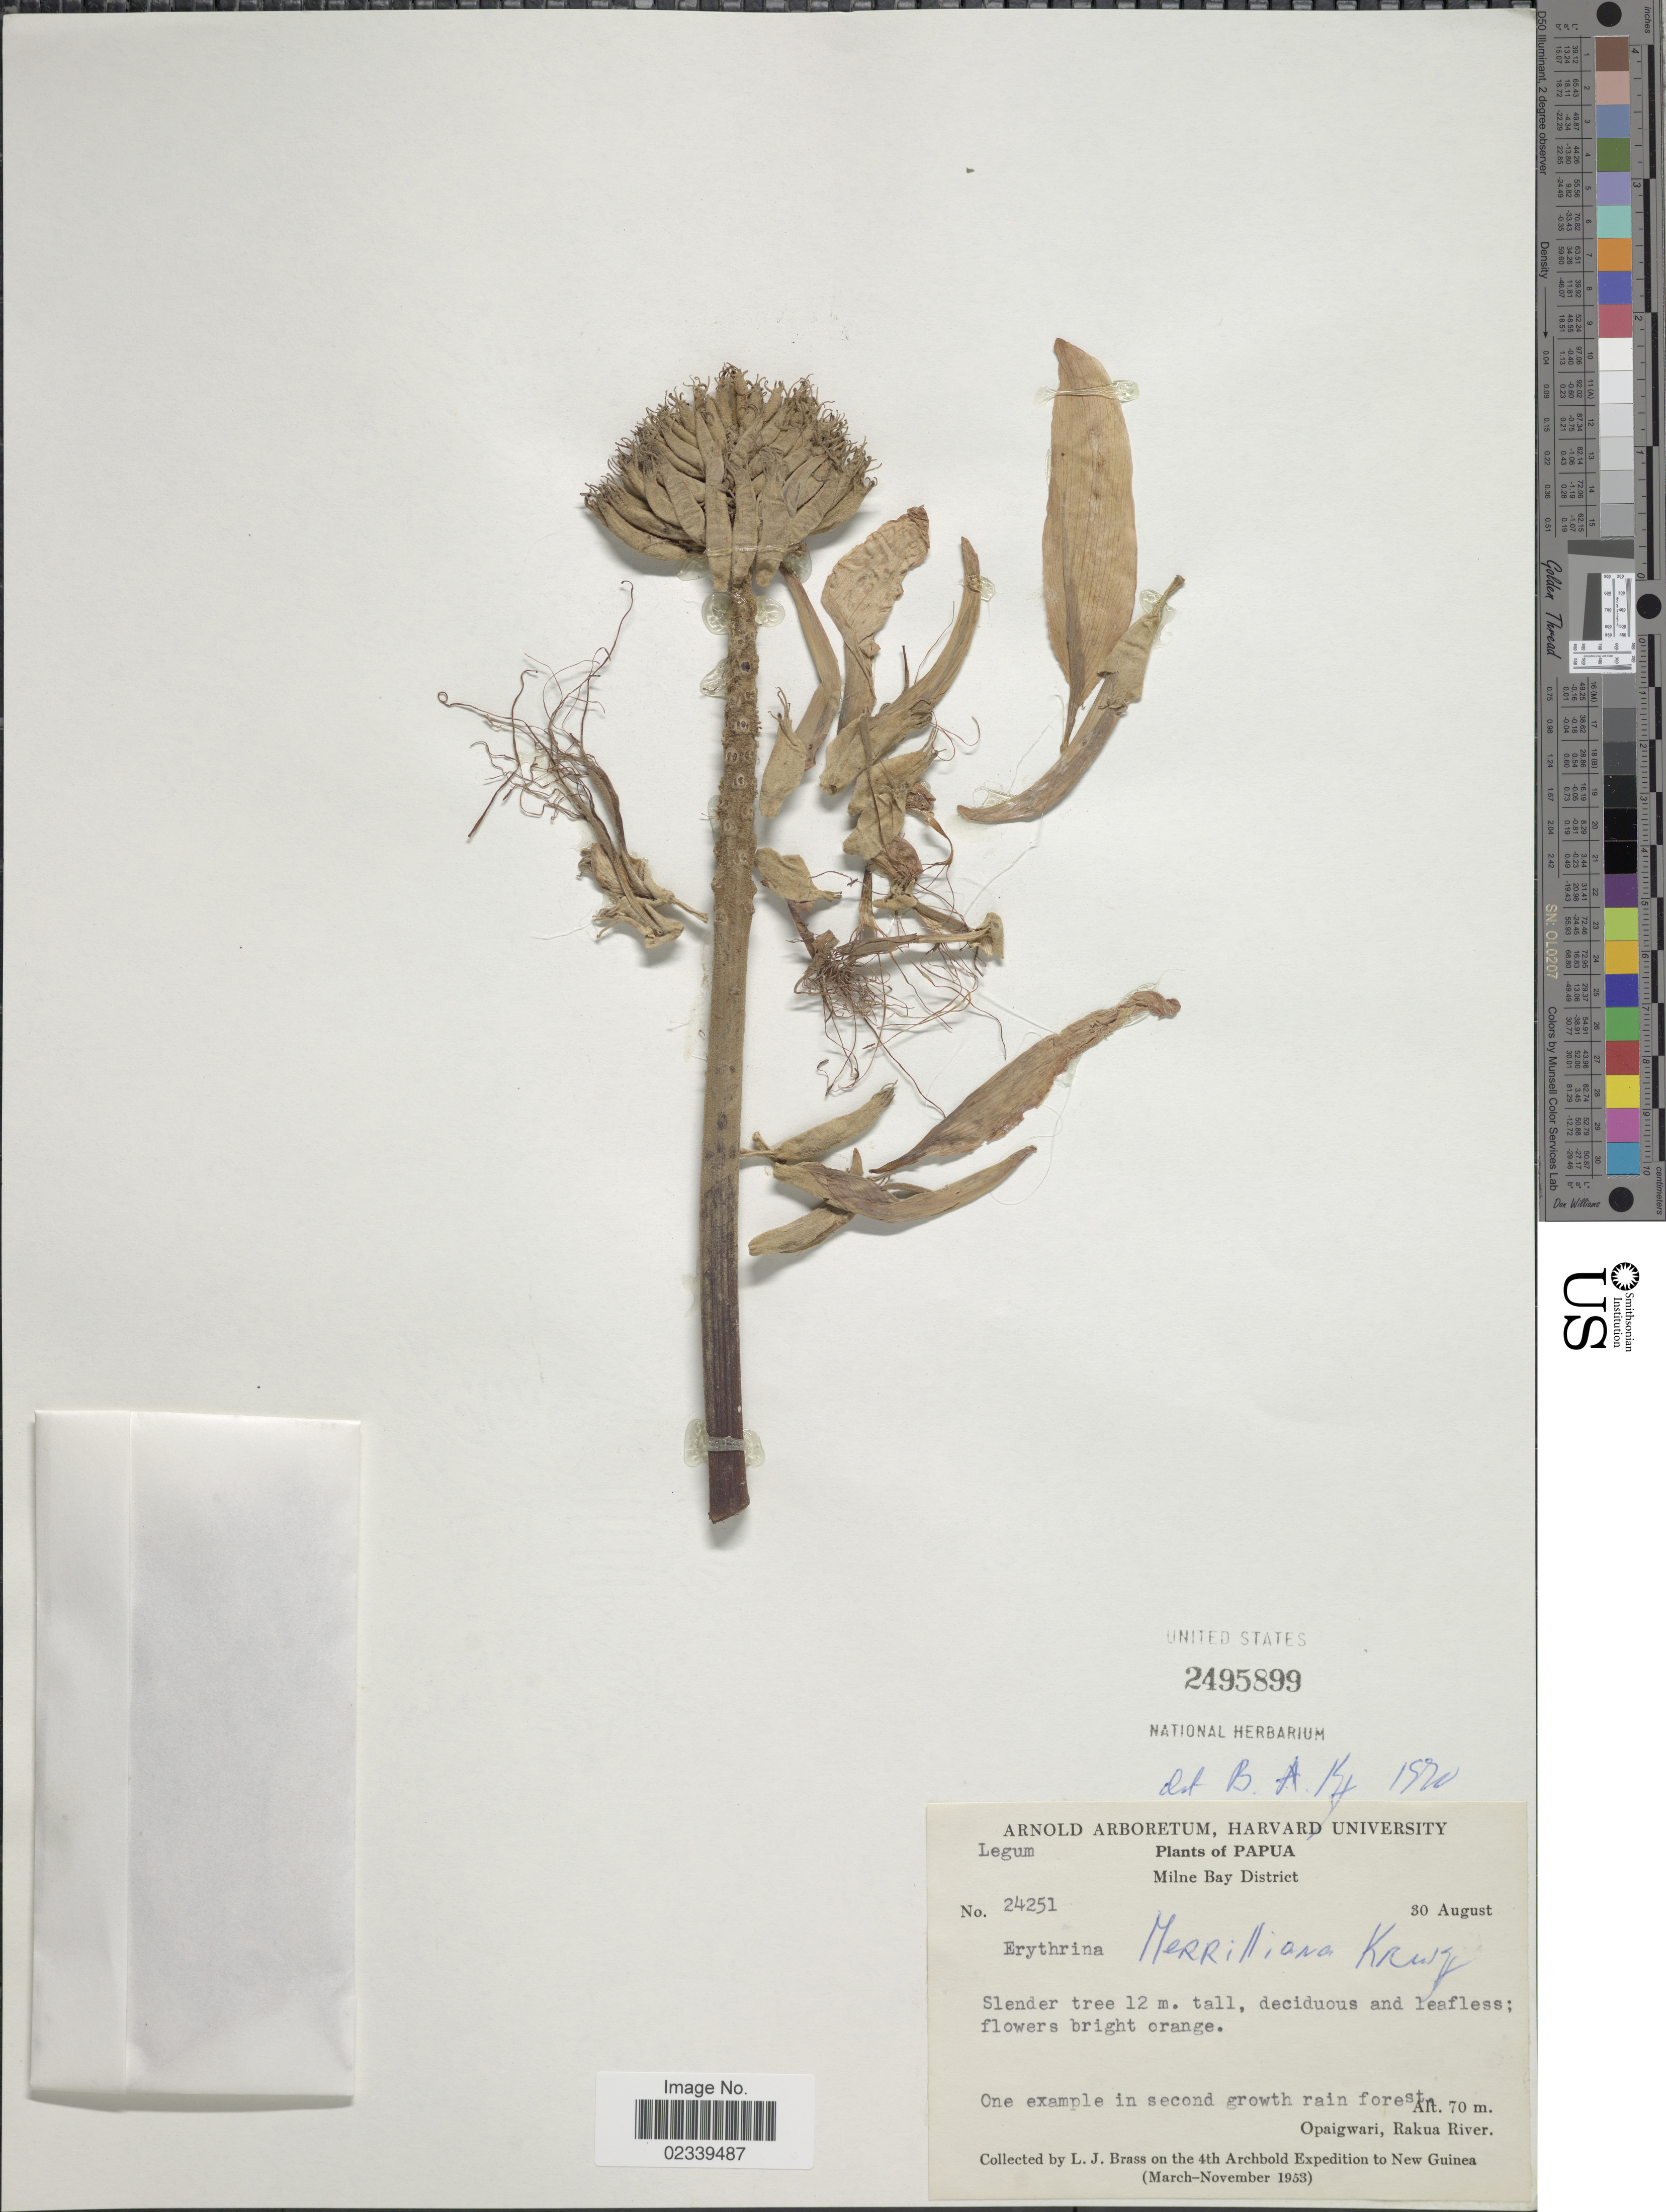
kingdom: Plantae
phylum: Tracheophyta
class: Magnoliopsida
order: Fabales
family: Fabaceae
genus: Erythrina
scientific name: Erythrina merrilliana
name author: Krukoff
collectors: L. J. Brass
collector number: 24251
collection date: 1953-08-30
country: Papua New Guinea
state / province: Milne Bay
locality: Papua, Milne Bay District, Opaigwari, Rakua River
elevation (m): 70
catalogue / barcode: US 2495899